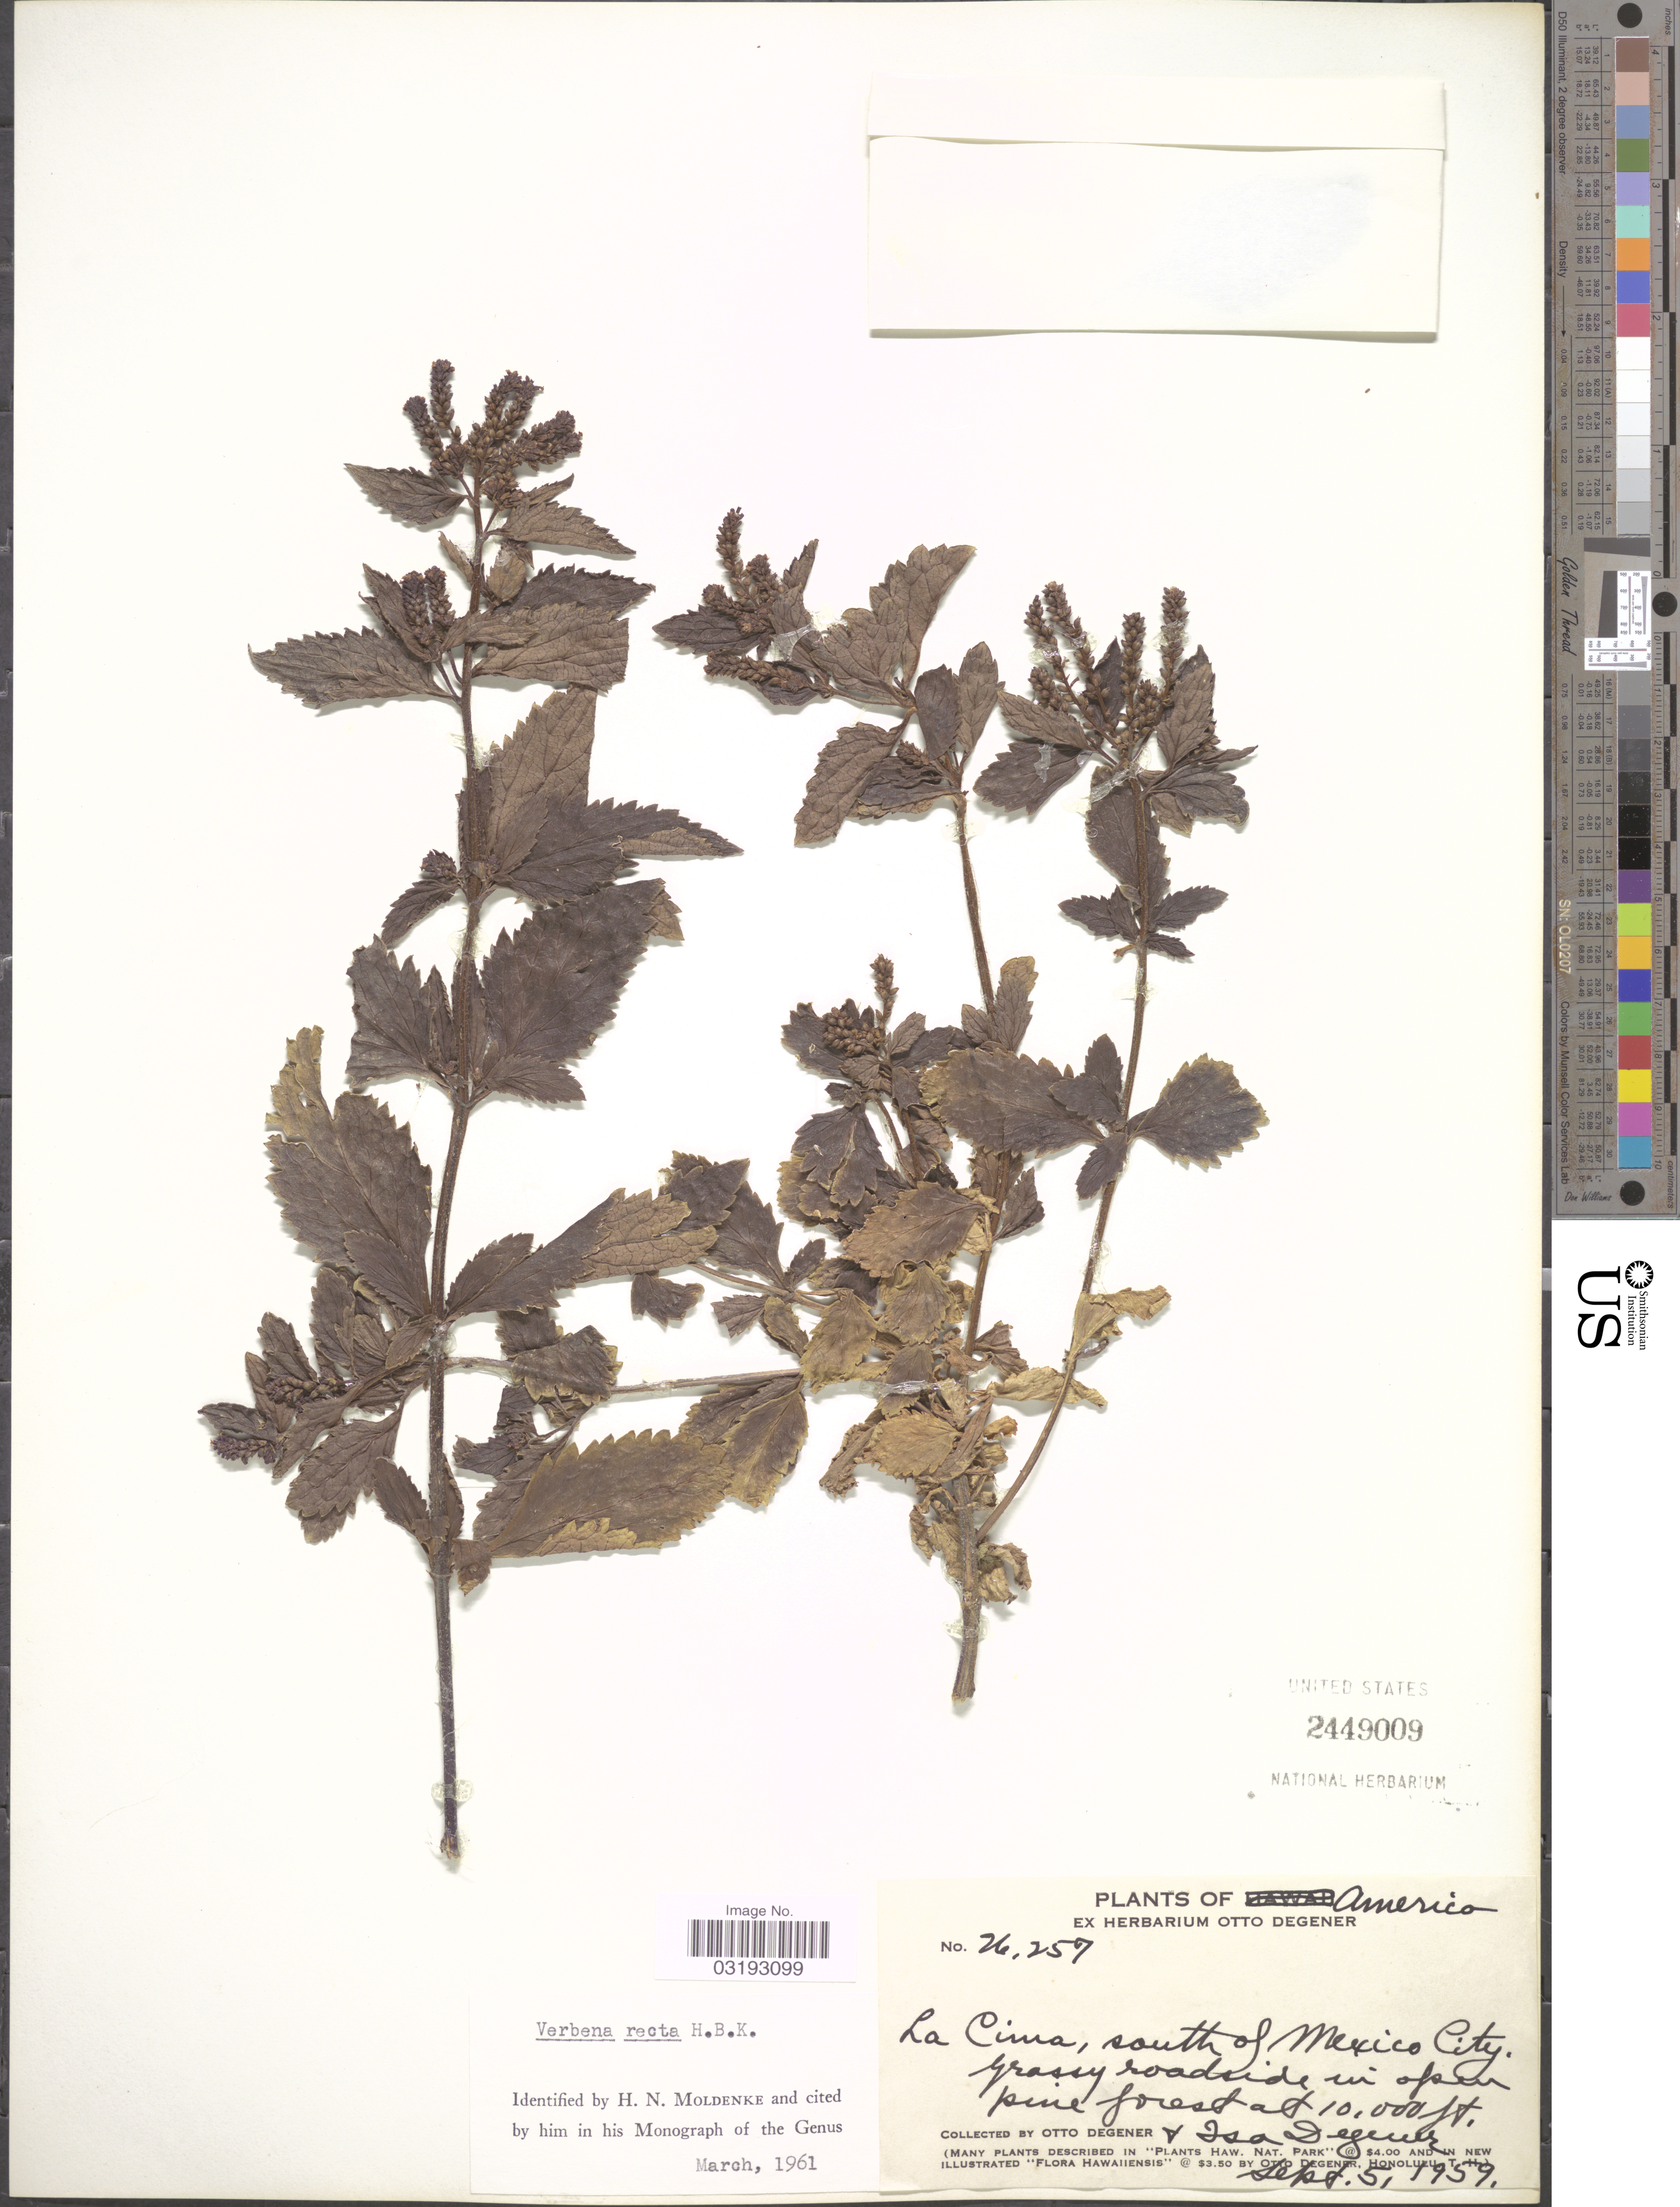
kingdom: Plantae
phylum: Tracheophyta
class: Magnoliopsida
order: Lamiales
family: Verbenaceae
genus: Verbena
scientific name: Verbena recta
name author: Kunth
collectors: O. Degener & I. Degener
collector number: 26257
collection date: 1959-09-05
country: Mexico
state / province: México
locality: La Cima, south of Mexico City.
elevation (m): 3048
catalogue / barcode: US 2449009